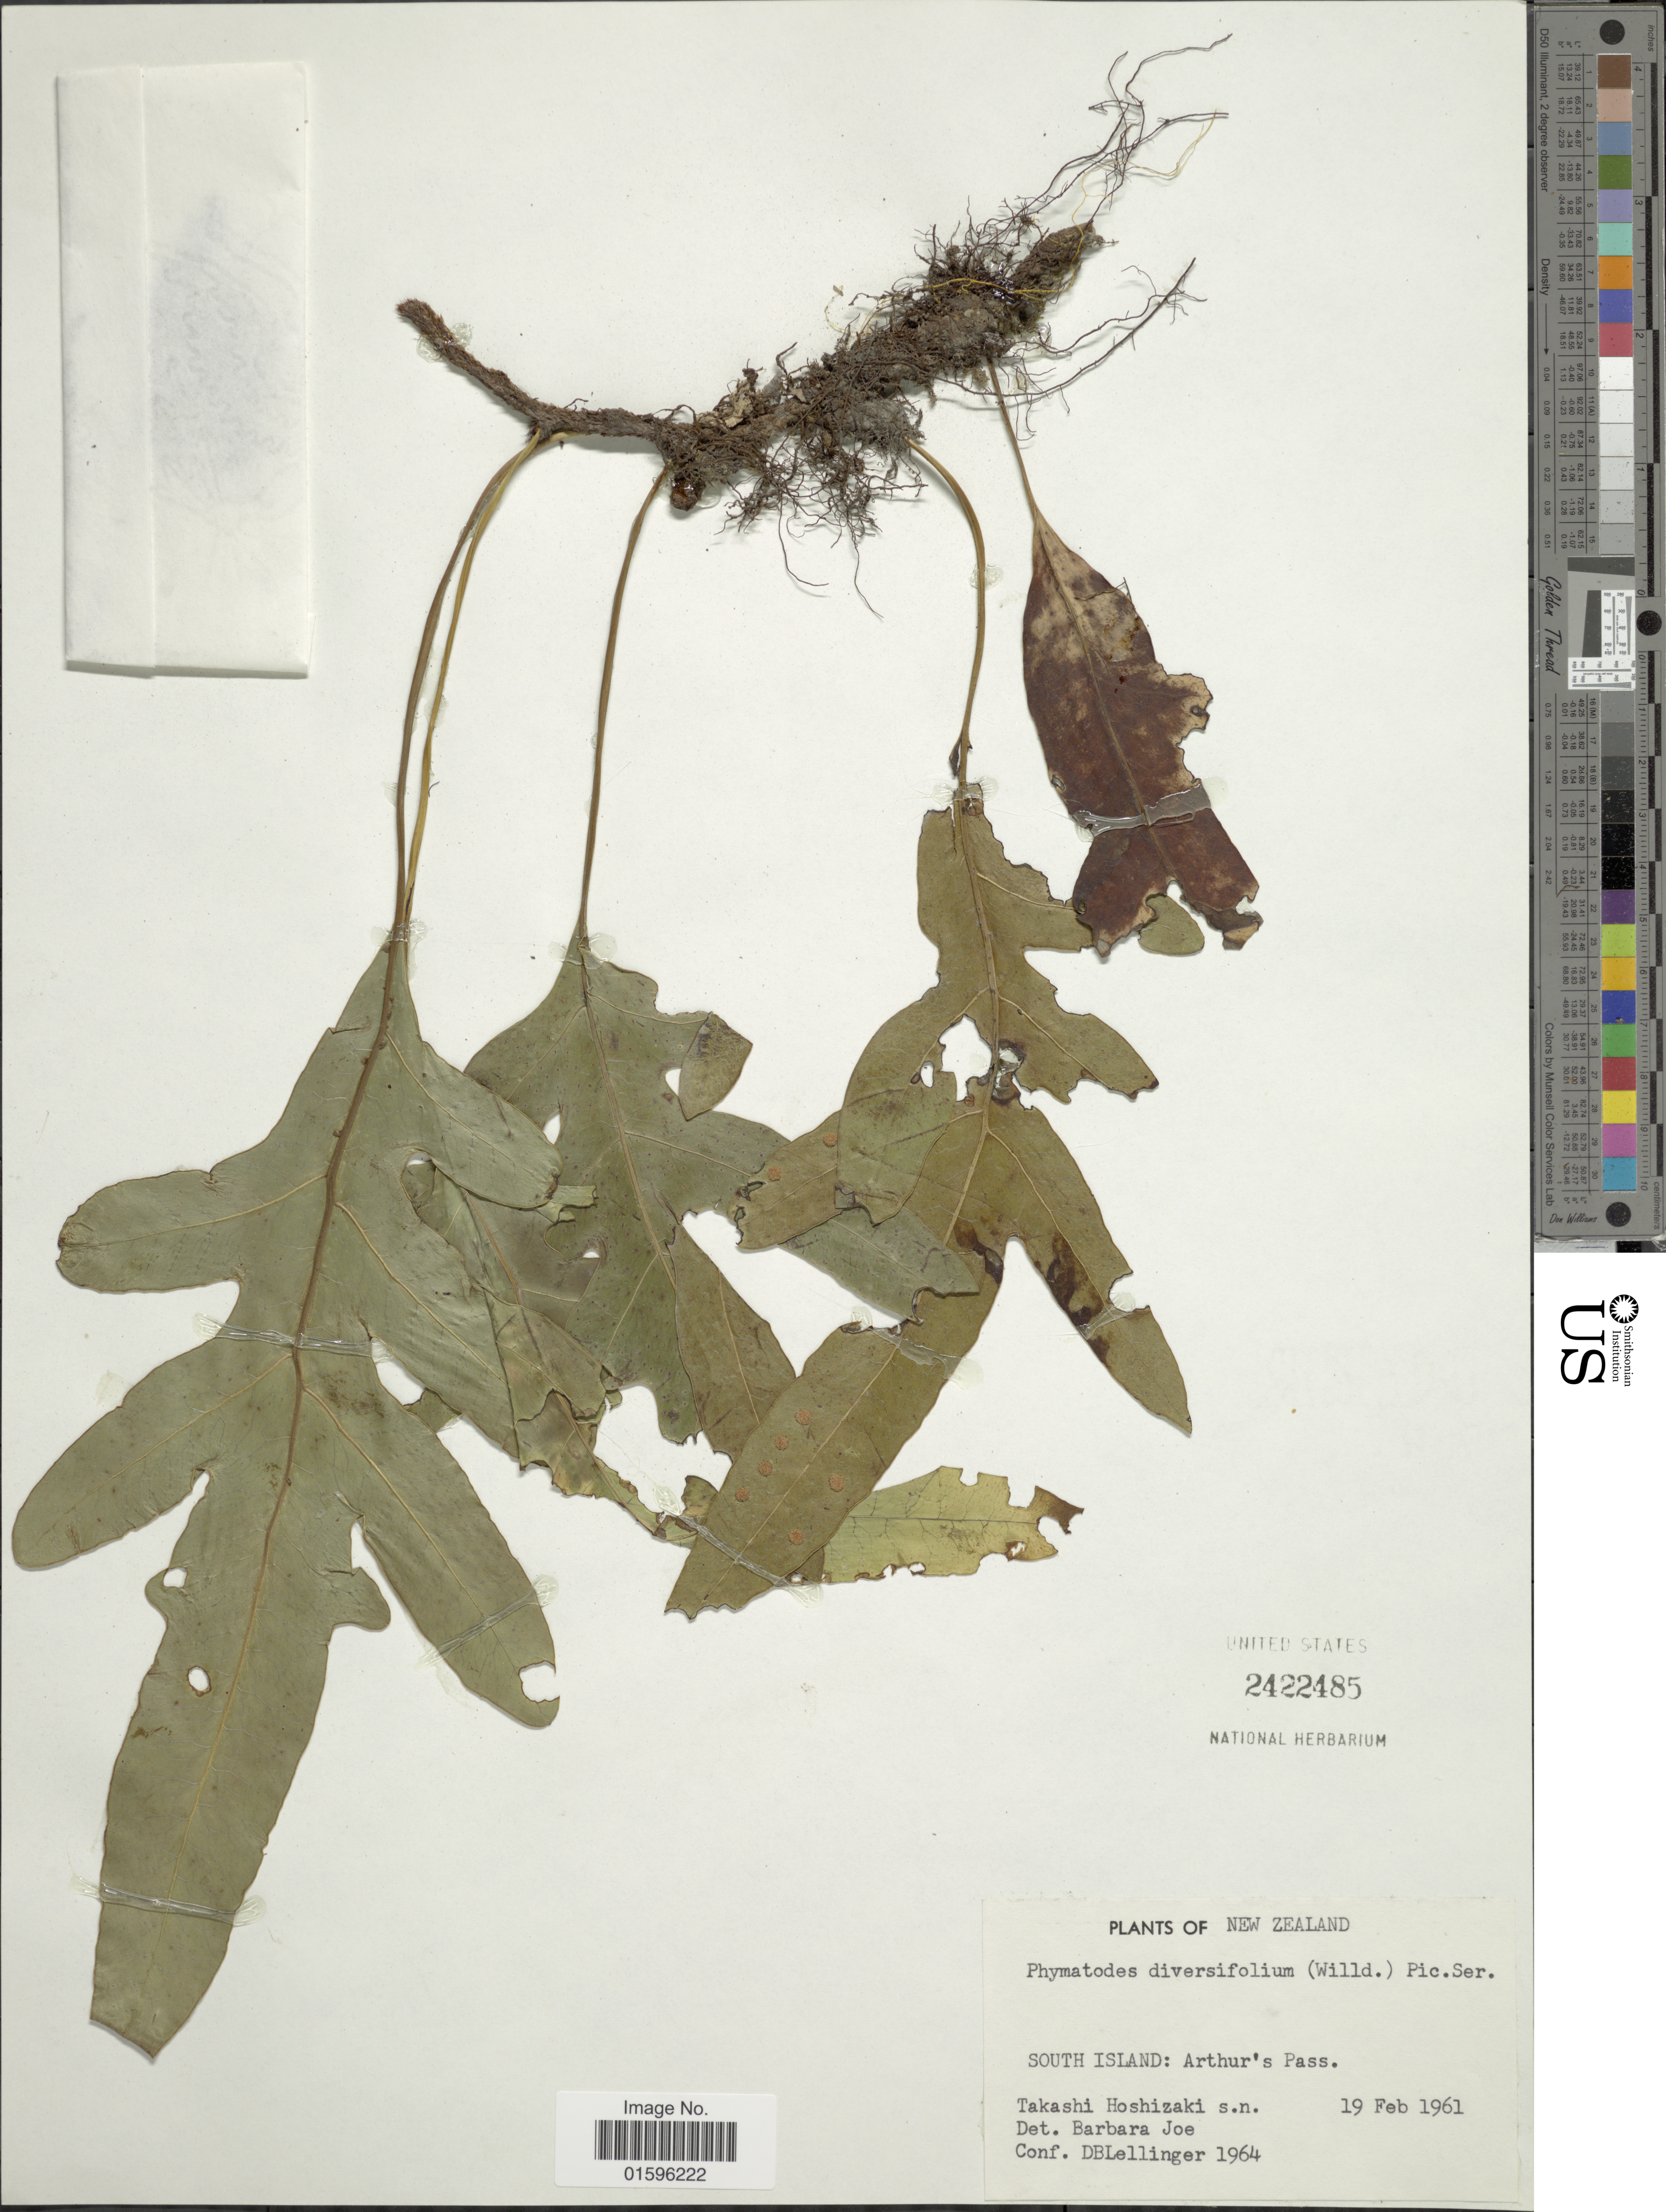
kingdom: Plantae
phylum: Tracheophyta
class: Polypodiopsida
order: Polypodiales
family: Polypodiaceae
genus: Polypodium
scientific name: Polypodium diversifolium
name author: Sw.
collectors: T. Hoshizaki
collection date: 1961-02-19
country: New Zealand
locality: South Island: Arthur's Pass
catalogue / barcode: US 2422485